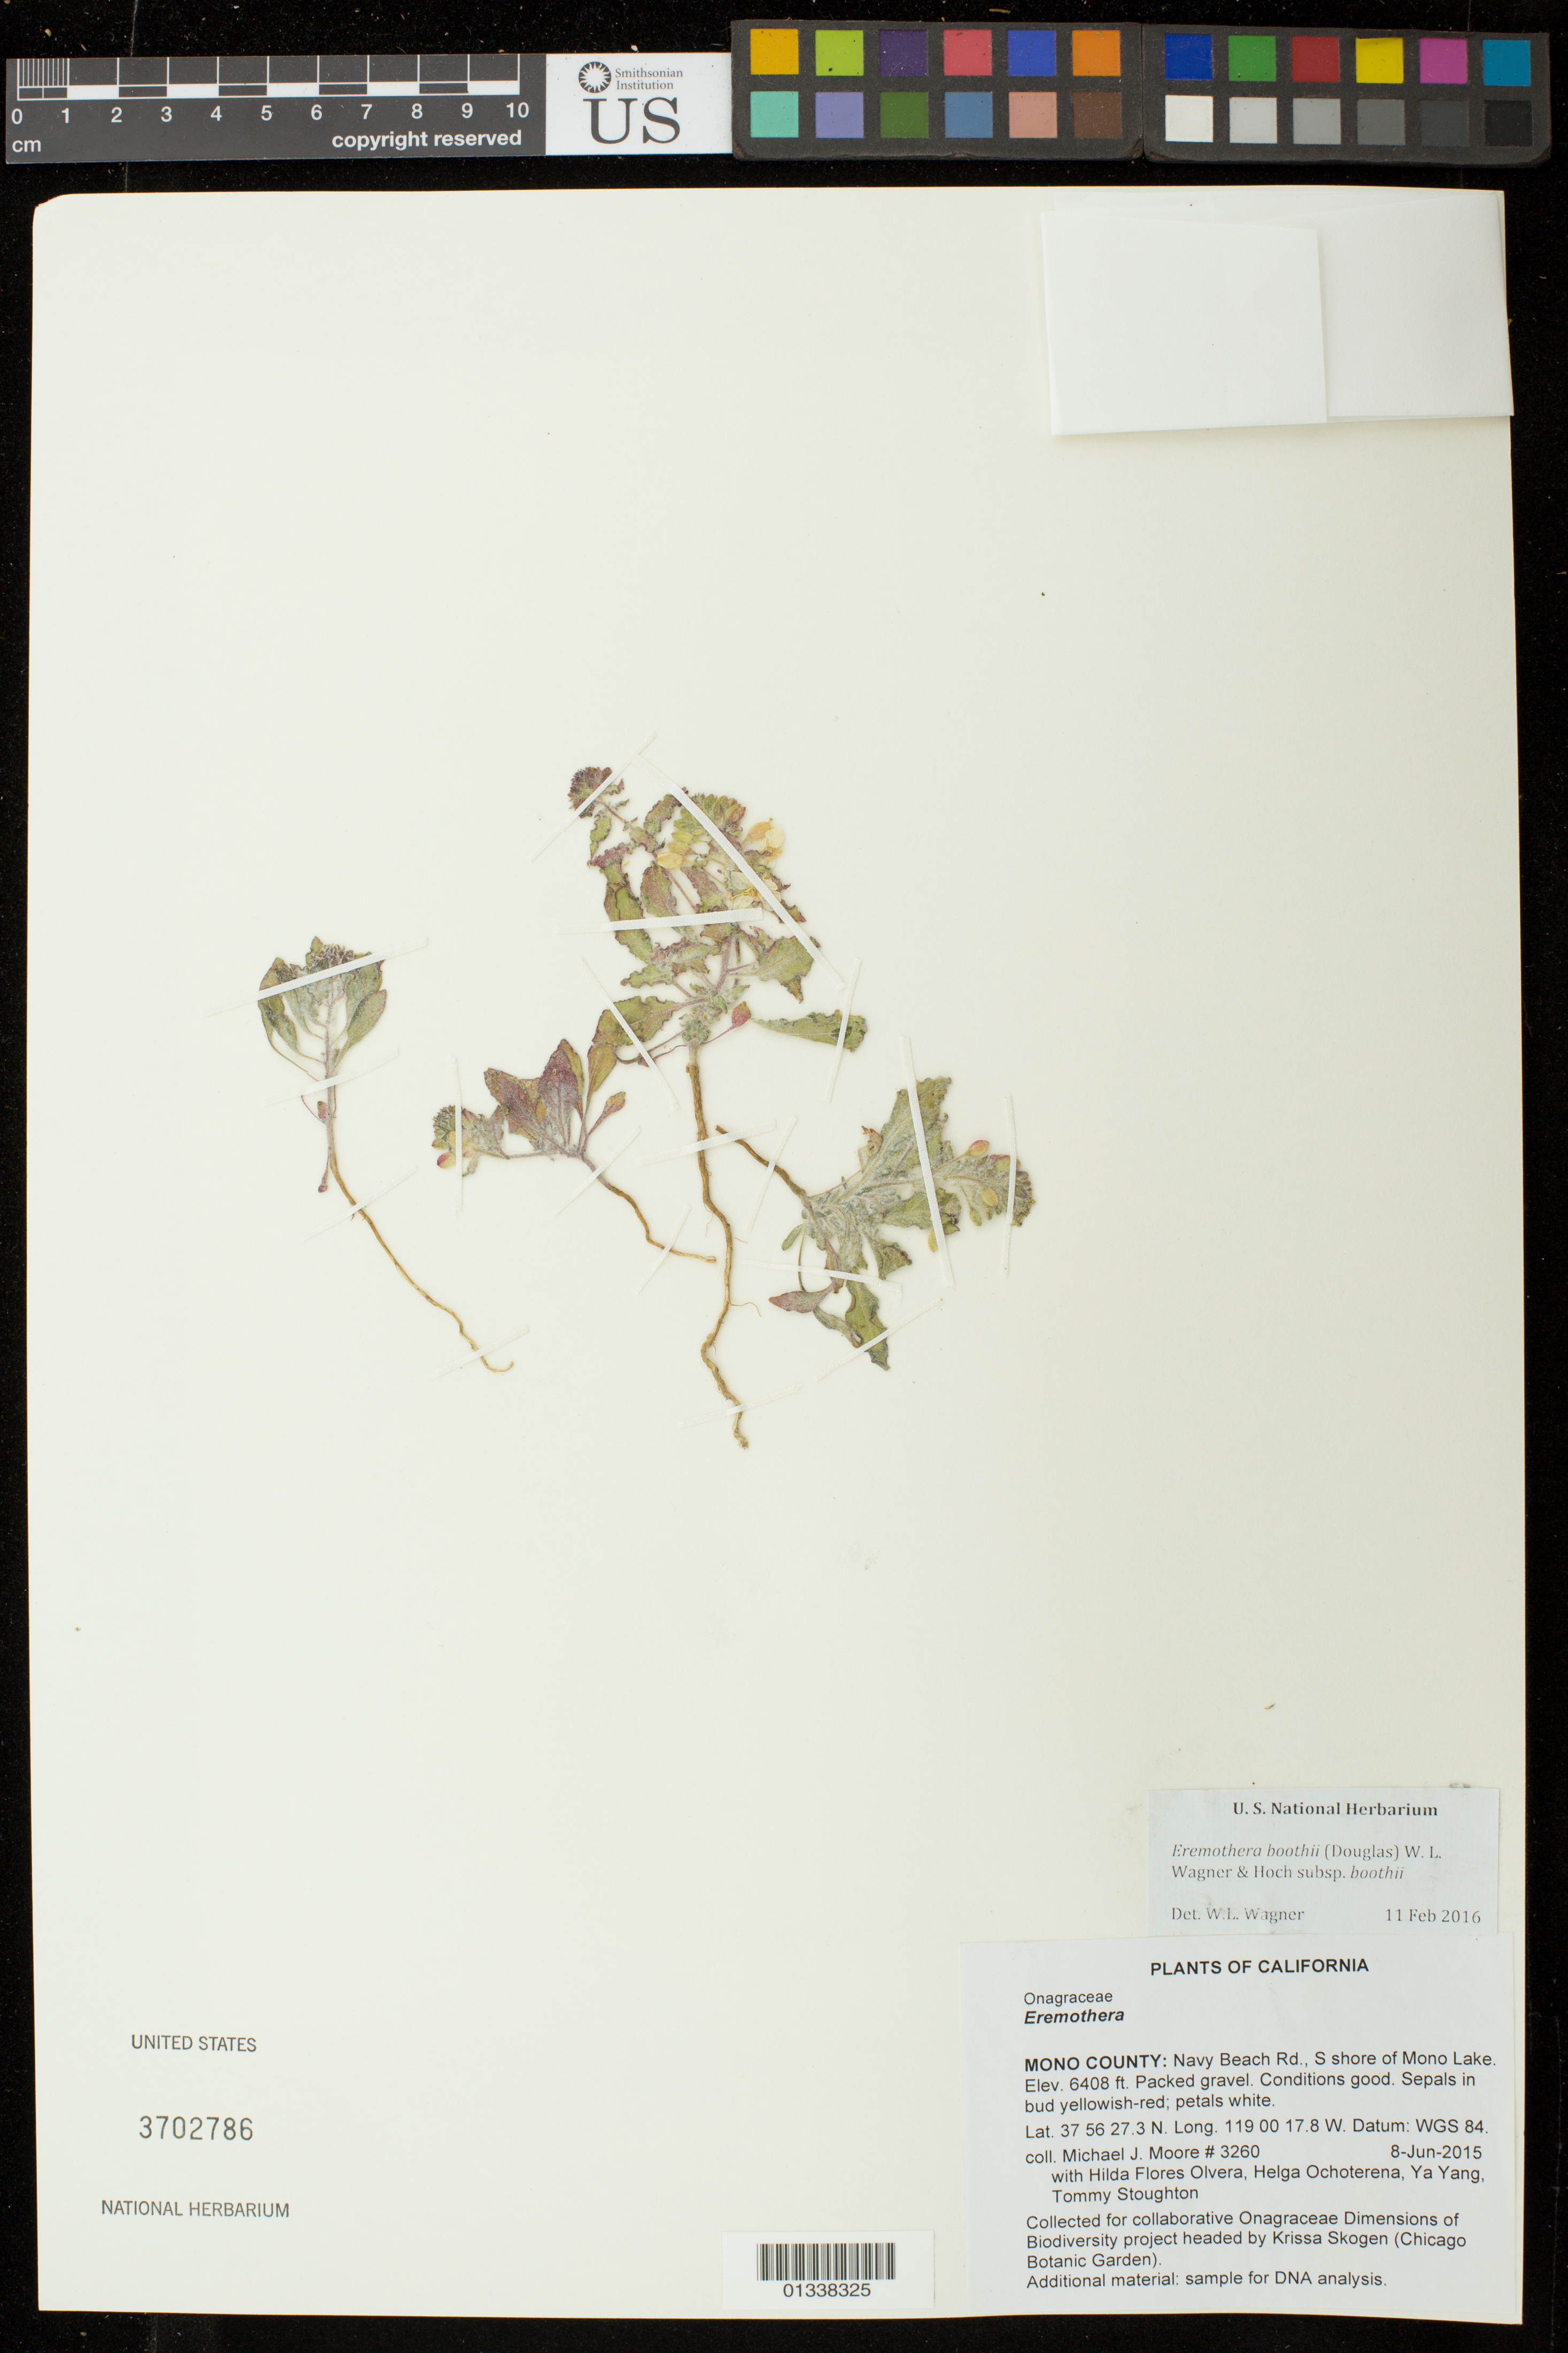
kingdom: Plantae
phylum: Tracheophyta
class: Magnoliopsida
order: Myrtales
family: Onagraceae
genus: Eremothera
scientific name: Eremothera boothii subsp. boothii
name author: (Douglas) W.L. Wagner & Hoch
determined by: Wagner, W. L., (BOT), Smithsonian Institution - National Museum of Natural History (UNITED STATES)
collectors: M. J. Moore, H. Flores Olvera, H. Ochoterena-B., Y. Yang & T. Stoughton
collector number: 3260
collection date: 2015-06-08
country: United States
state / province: California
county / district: Mono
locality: Navy Beach Rd., S shore of Mono Lake.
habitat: Packed gravel. Conditions good.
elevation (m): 1953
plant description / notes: Collected for collaborative Onagraceae Dimensions of Biodiversity project headed by Krissa Skogen (Chicago Botanic Garden).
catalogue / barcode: US 3702786